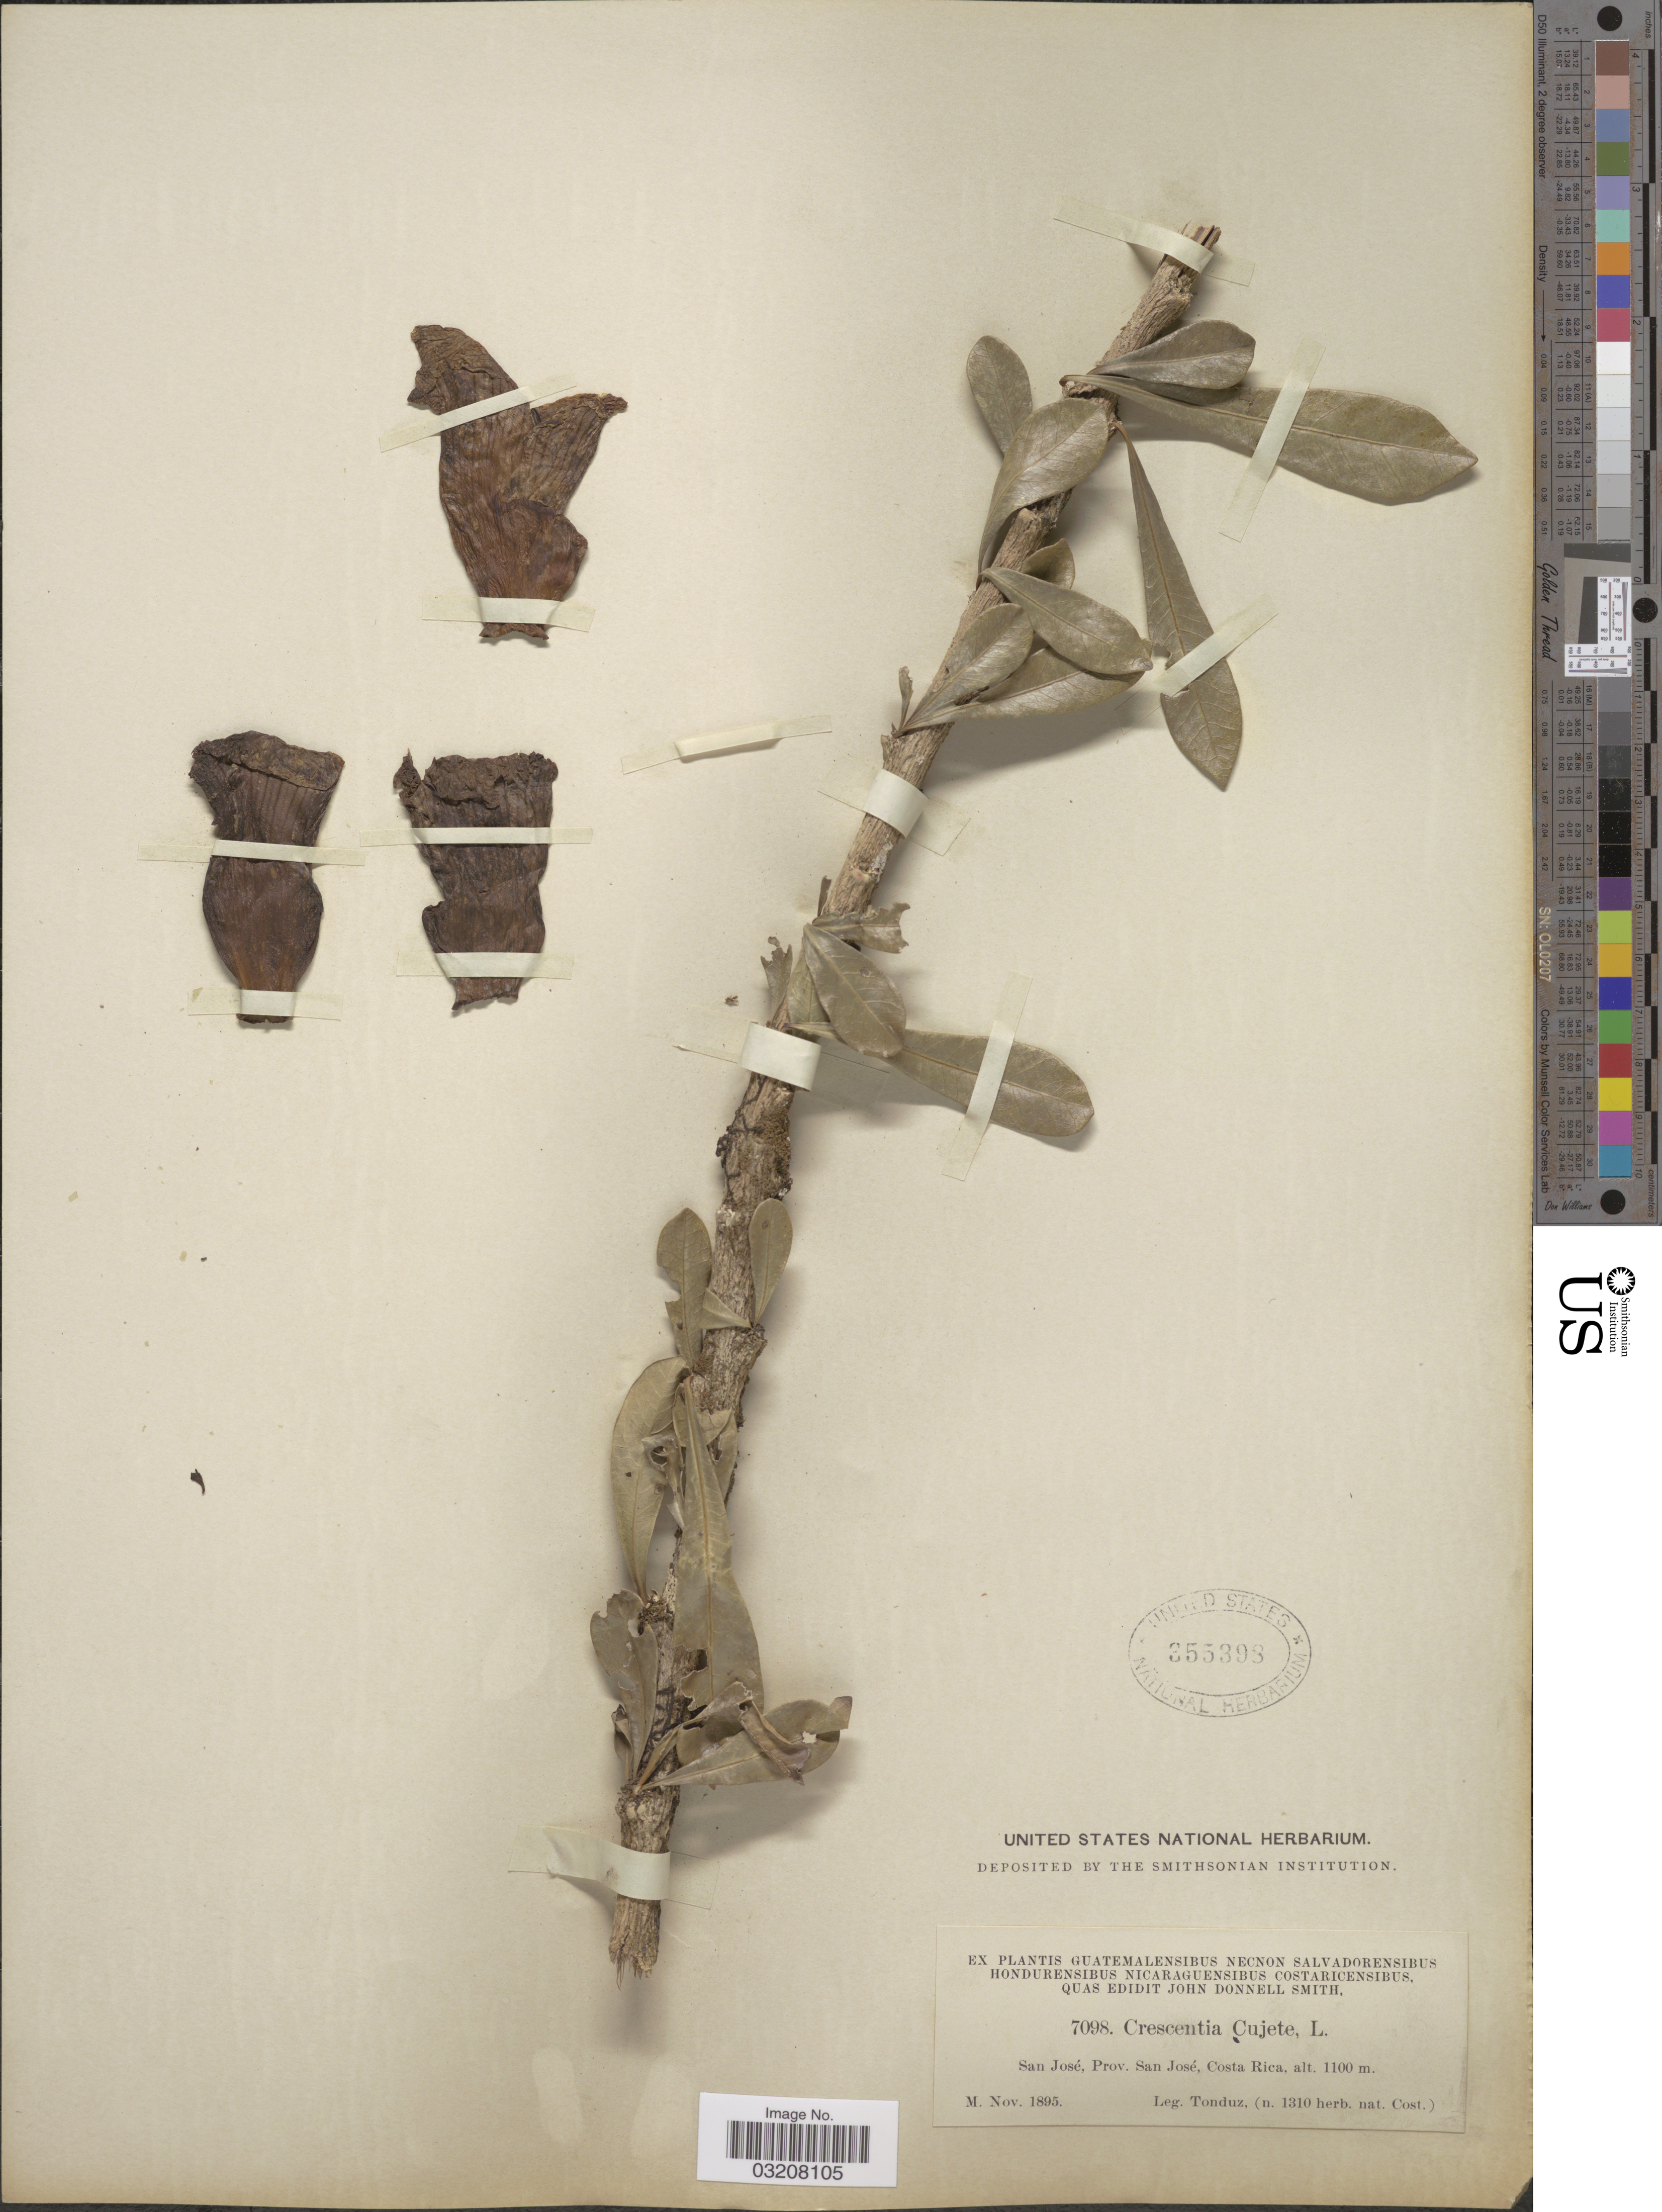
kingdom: Plantae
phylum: Tracheophyta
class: Magnoliopsida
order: Lamiales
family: Bignoniaceae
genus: Crescentia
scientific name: Crescentia cujete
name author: L.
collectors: Tonduz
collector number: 7098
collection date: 1895-11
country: Costa Rica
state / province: San José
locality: San José.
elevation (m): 1100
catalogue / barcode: US 355393